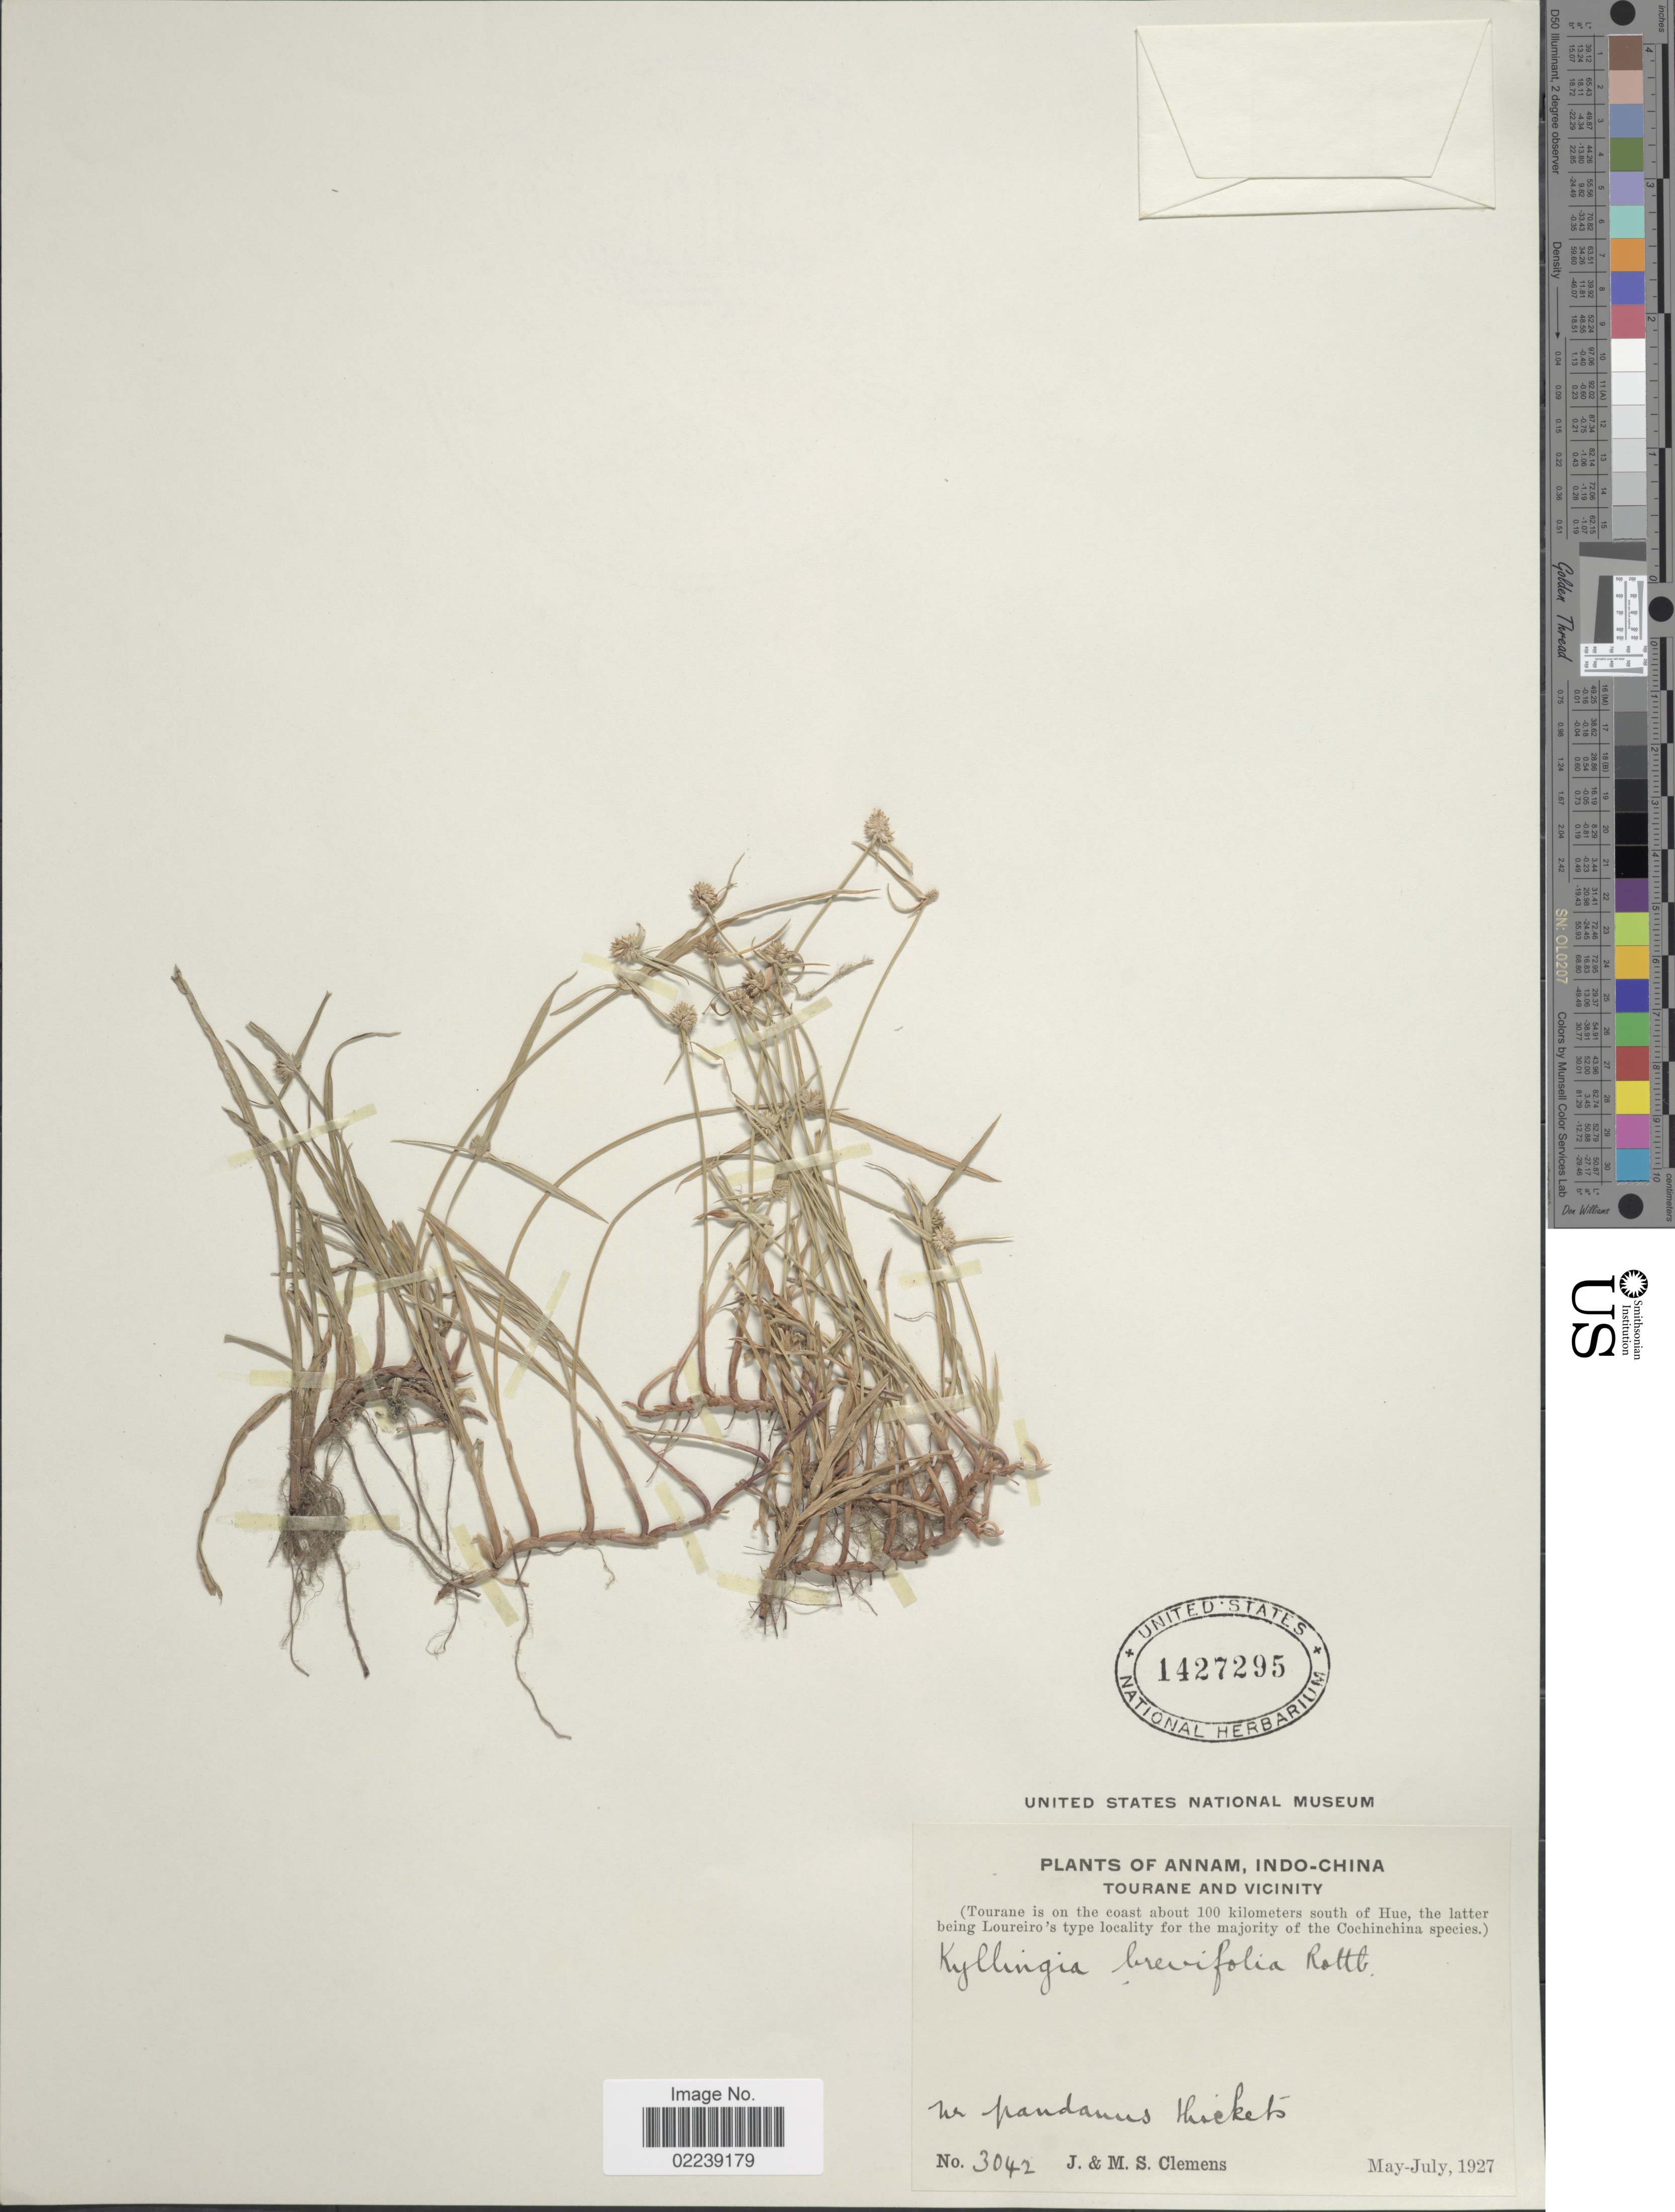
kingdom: Plantae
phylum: Tracheophyta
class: Liliopsida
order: Poales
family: Cyperaceae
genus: Cyperus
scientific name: Cyperus brevifolius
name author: (Rottb.) Hassk.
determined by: Strong, M. T., (US), Smithsonian Institution - National Museum of Natural History (UNITED STATES)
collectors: J. Clemens & M. S. Clemens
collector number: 3042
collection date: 1927-05/1927-07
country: Vietnam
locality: Annam, Indo- China. Tourane and Vicinity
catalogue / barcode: US 1427295